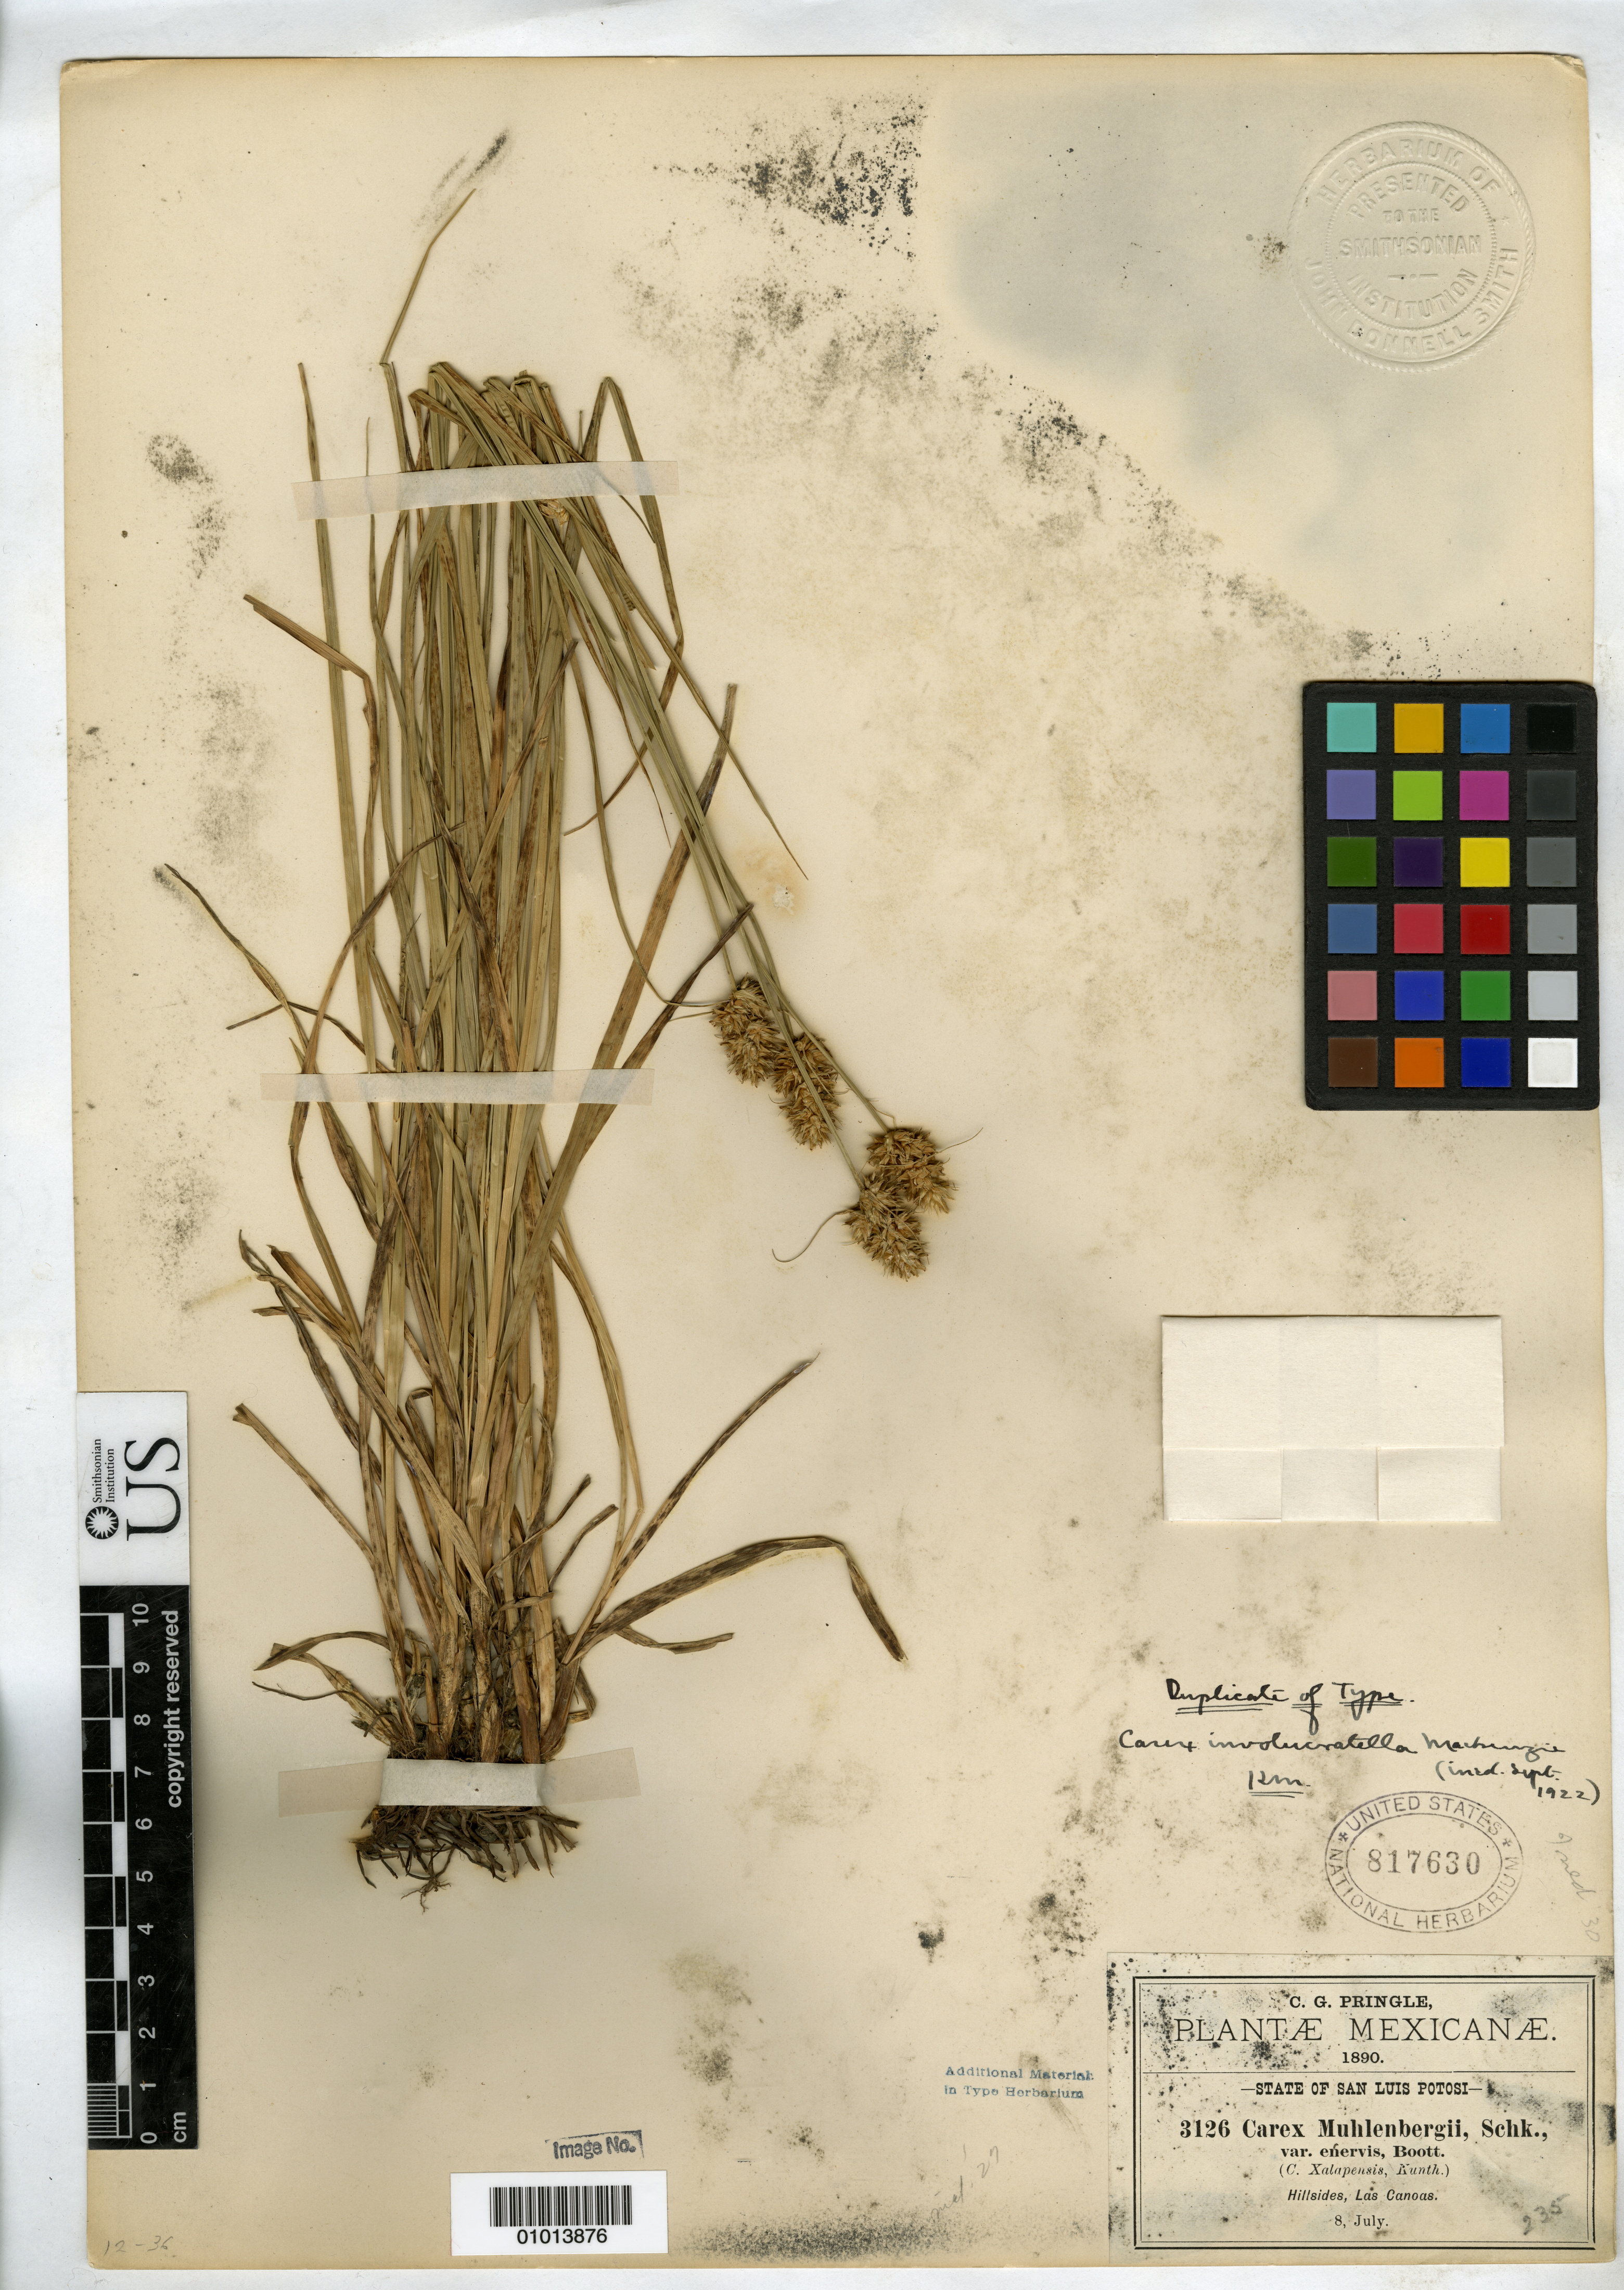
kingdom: Plantae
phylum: Tracheophyta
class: Liliopsida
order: Poales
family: Cyperaceae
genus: Carex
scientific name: Carex involucratella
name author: Mack.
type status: Isotype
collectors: C. G. Pringle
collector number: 3126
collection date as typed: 08 Jul 1890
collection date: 1890-07-08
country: Mexico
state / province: San Luis Potosí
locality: Hillsides, Las Canoas.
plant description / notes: Specimen ex John Donnell Smith herbarium.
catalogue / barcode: US 817630